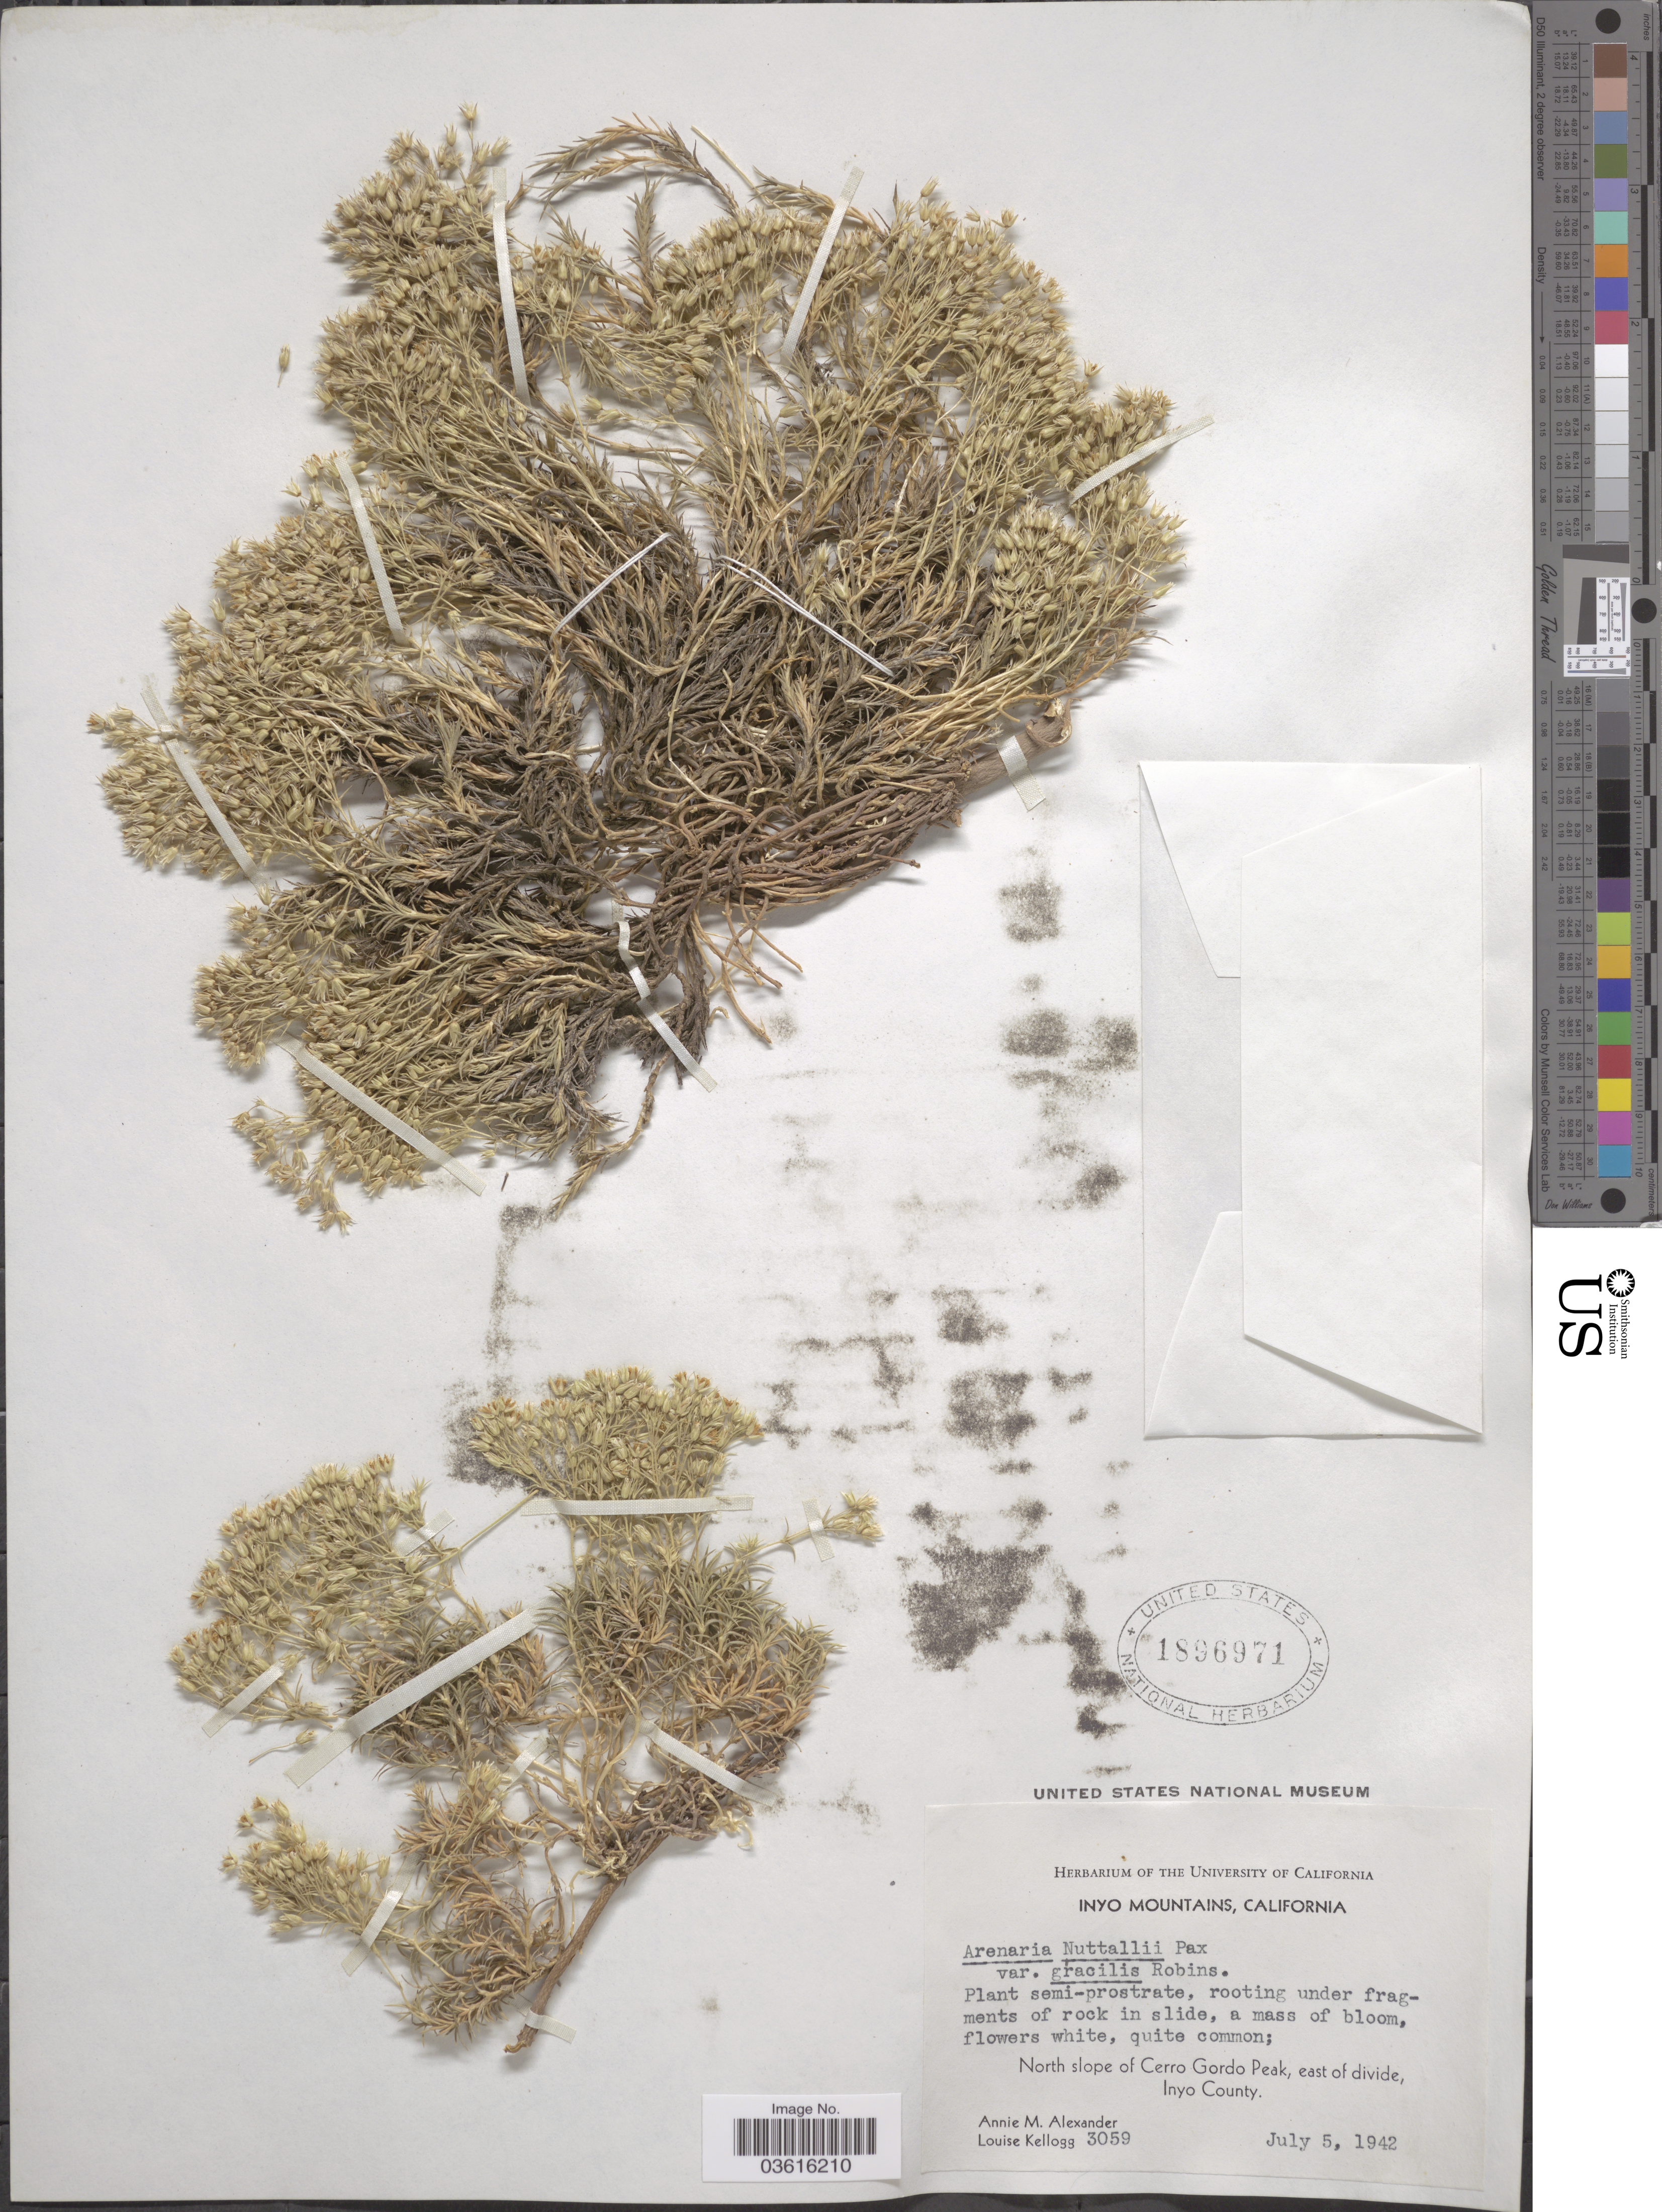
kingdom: Plantae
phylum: Tracheophyta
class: Magnoliopsida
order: Caryophyllales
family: Caryophyllaceae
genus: Minuartia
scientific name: Minuartia nuttallii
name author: (Pax) Briq.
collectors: A. M. Alexander & L. Kellogg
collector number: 3059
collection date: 1942-07-05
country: United States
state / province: California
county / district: Inyo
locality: Inyo Mountains. North slope of Cerro Gordo Peak, east of divide, Inyo County.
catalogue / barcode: US 1896971